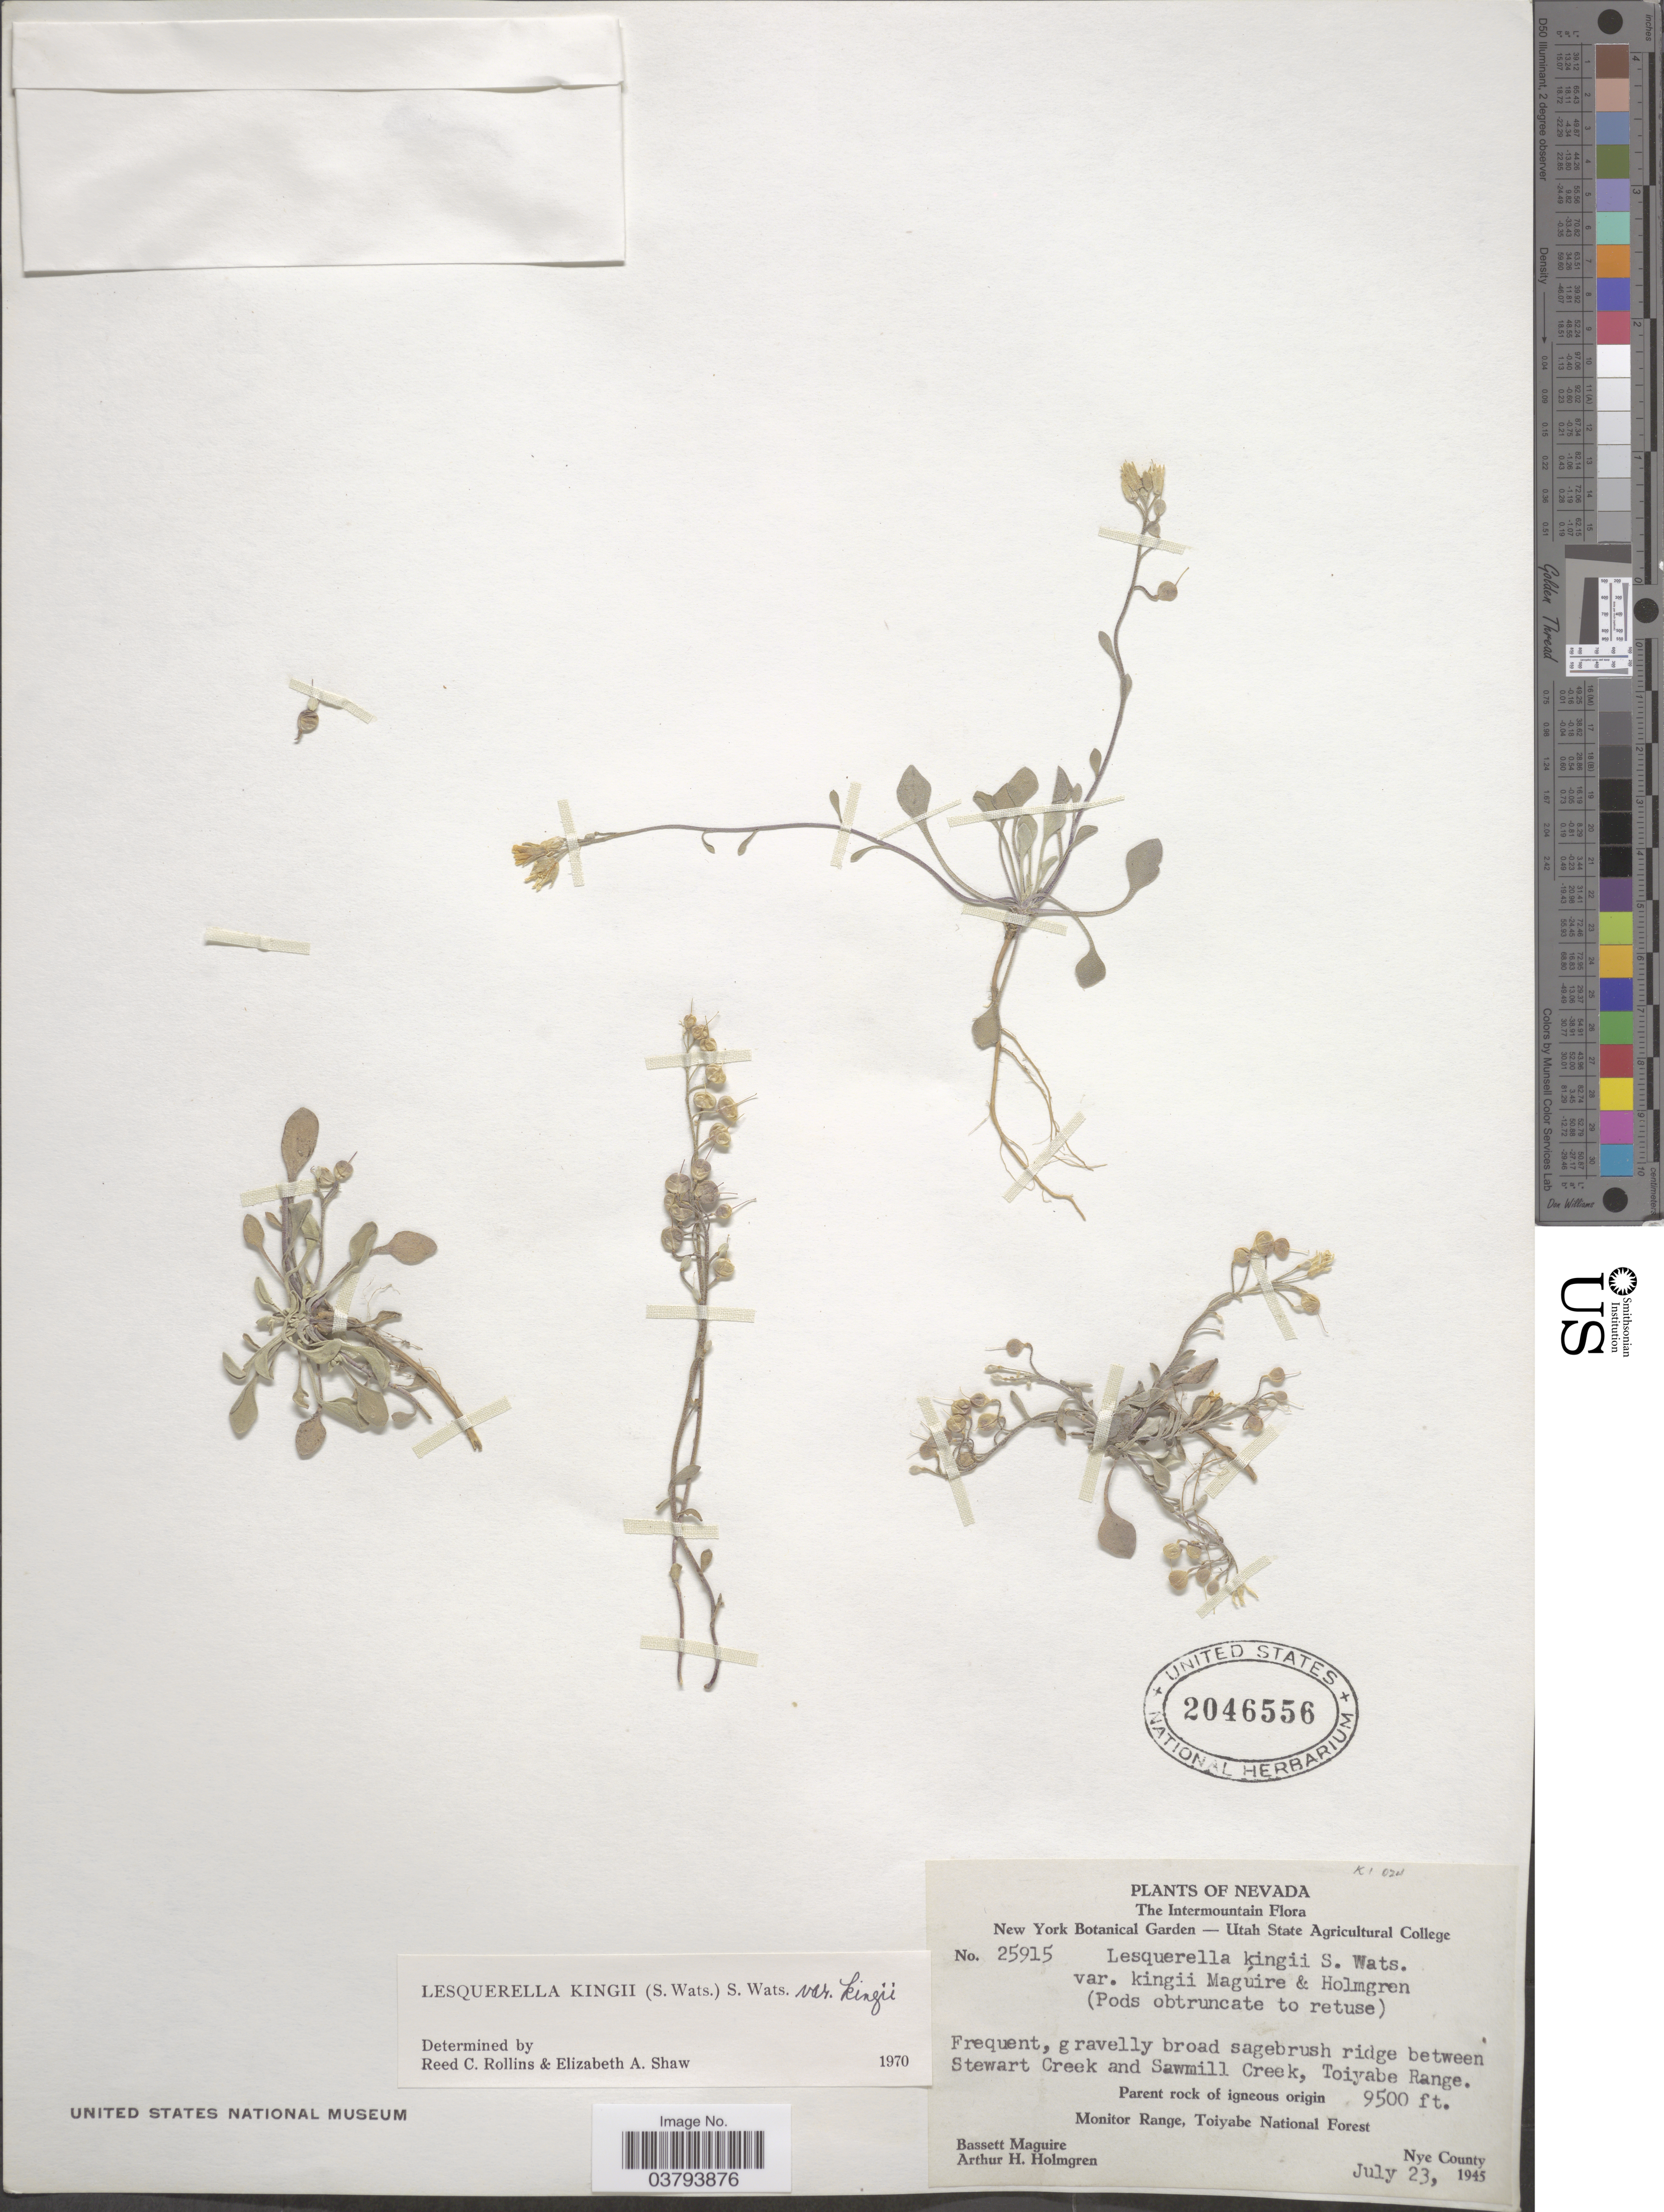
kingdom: Plantae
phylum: Tracheophyta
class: Magnoliopsida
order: Brassicales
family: Brassicaceae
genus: Lesquerella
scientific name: Lesquerella kingii subsp. kingii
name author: (S. Watson) S. Watson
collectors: B. Maguire & A. H. Holmgren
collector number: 25915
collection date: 1945-07-23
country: United States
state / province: Nevada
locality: Nye County; Monitor Range, Toiyabe National Forest; gravelly broad sagebrush ridge between Stewart Creek and Sawmill Creek, Toiyabe Range.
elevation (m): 2896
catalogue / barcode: US 2046556